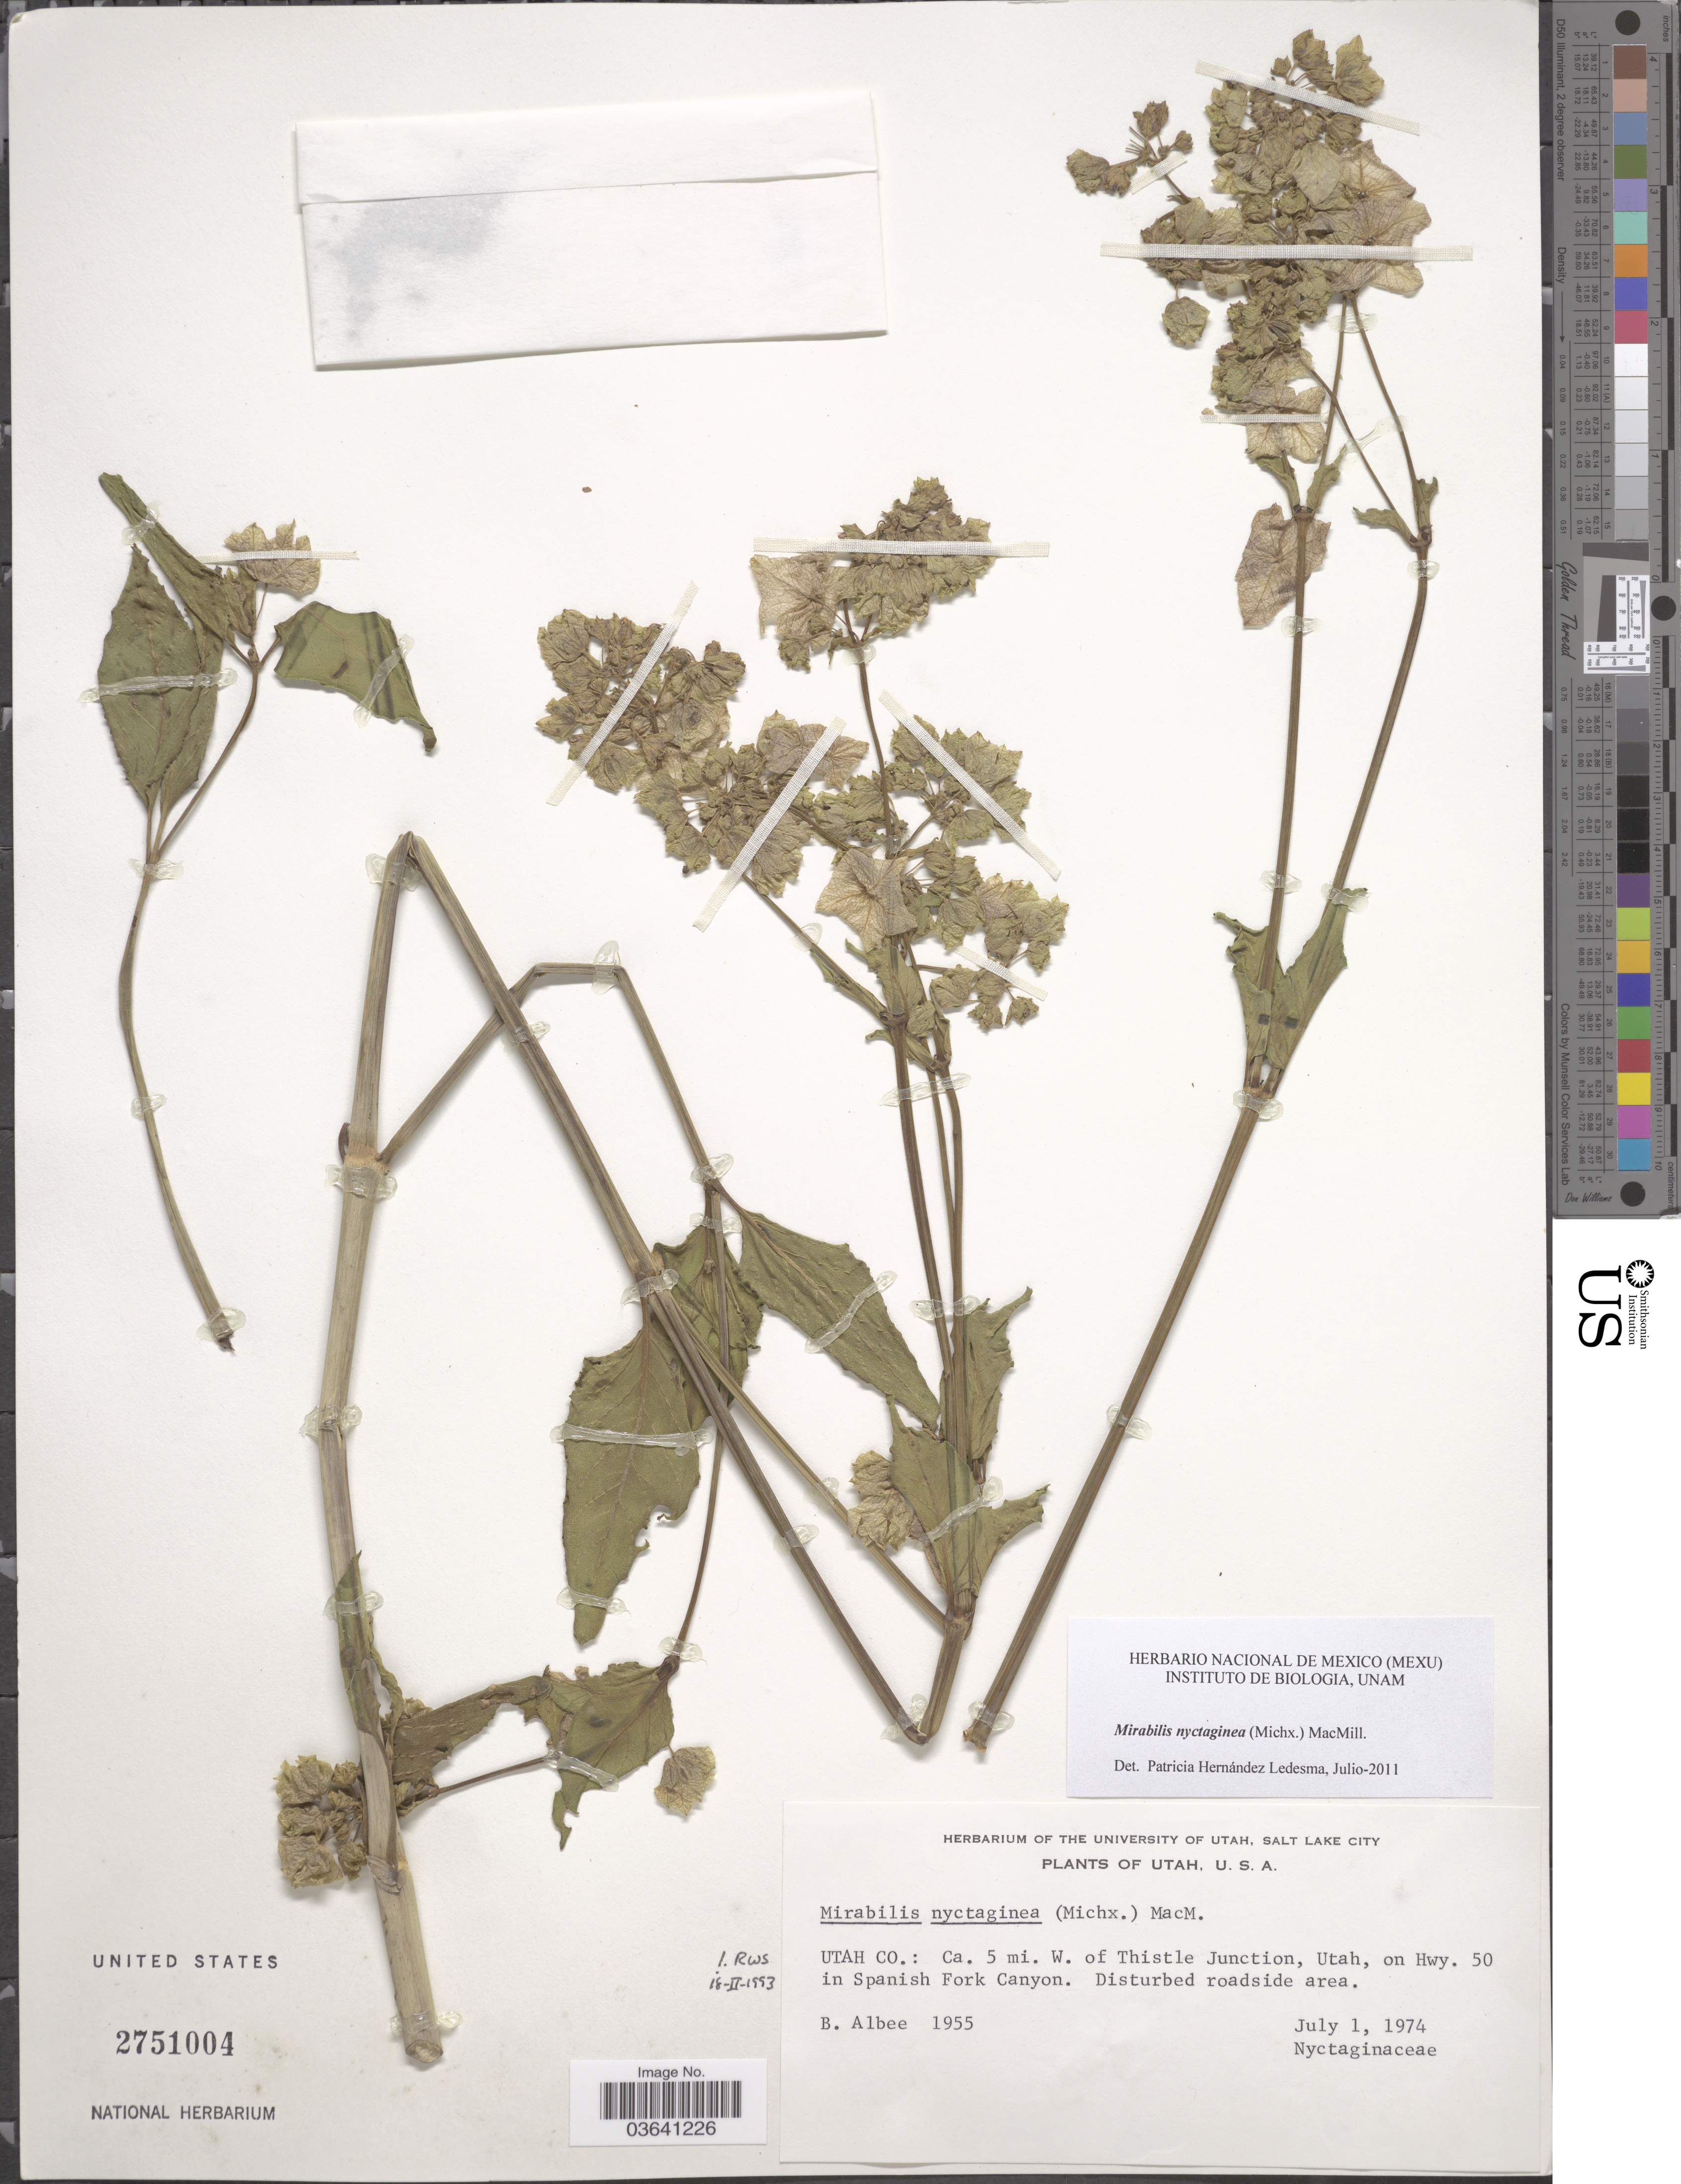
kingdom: Plantae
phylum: Tracheophyta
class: Magnoliopsida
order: Caryophyllales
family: Nyctaginaceae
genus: Mirabilis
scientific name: Mirabilis nyctaginea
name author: (Michx.) MacMill.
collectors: B. Albee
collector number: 1955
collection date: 1974-07-01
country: United States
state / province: Utah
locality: Utah Co.: Ca. 5 mi. W. of Thistle Junction, Utah, on Hwy. 50 in Spanish Fork Canyon.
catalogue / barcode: US 2751004